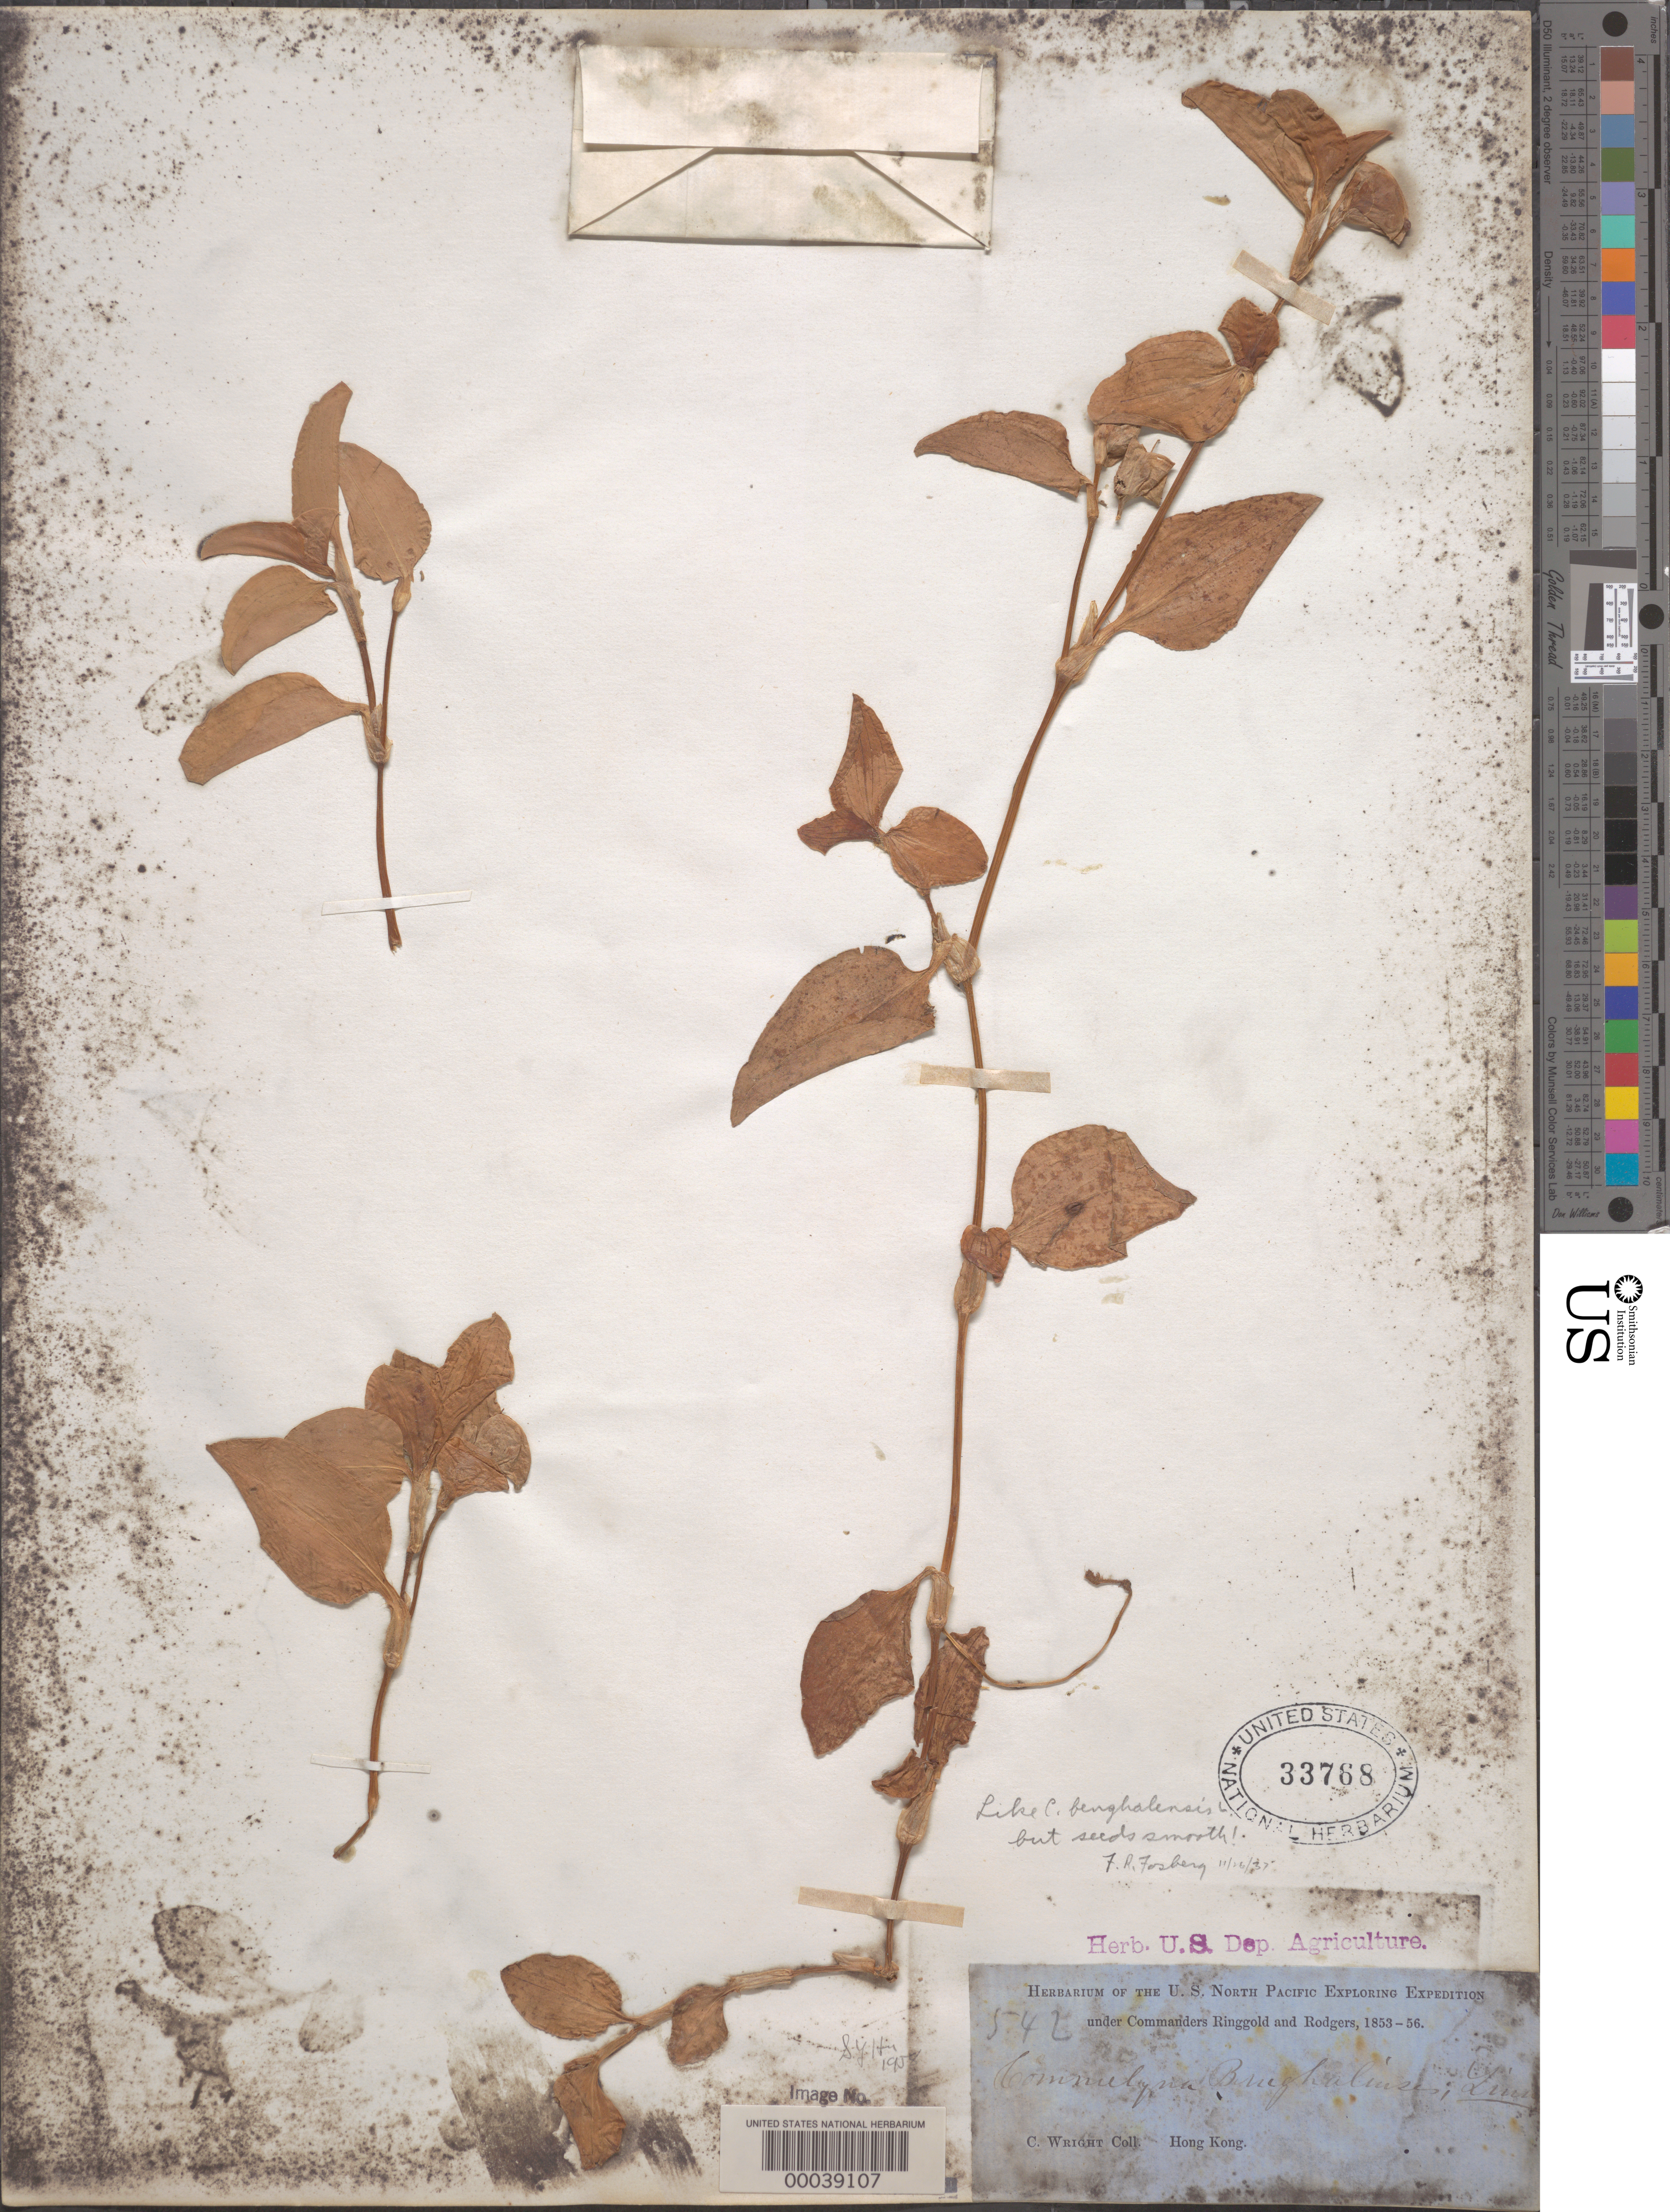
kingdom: Plantae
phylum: Tracheophyta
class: Liliopsida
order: Commelinales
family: Commelinaceae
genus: Commelina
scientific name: Commelina benghalensis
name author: L.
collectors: C. Wright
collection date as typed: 1853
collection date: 1853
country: China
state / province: Hong Kong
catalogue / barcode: US 33768